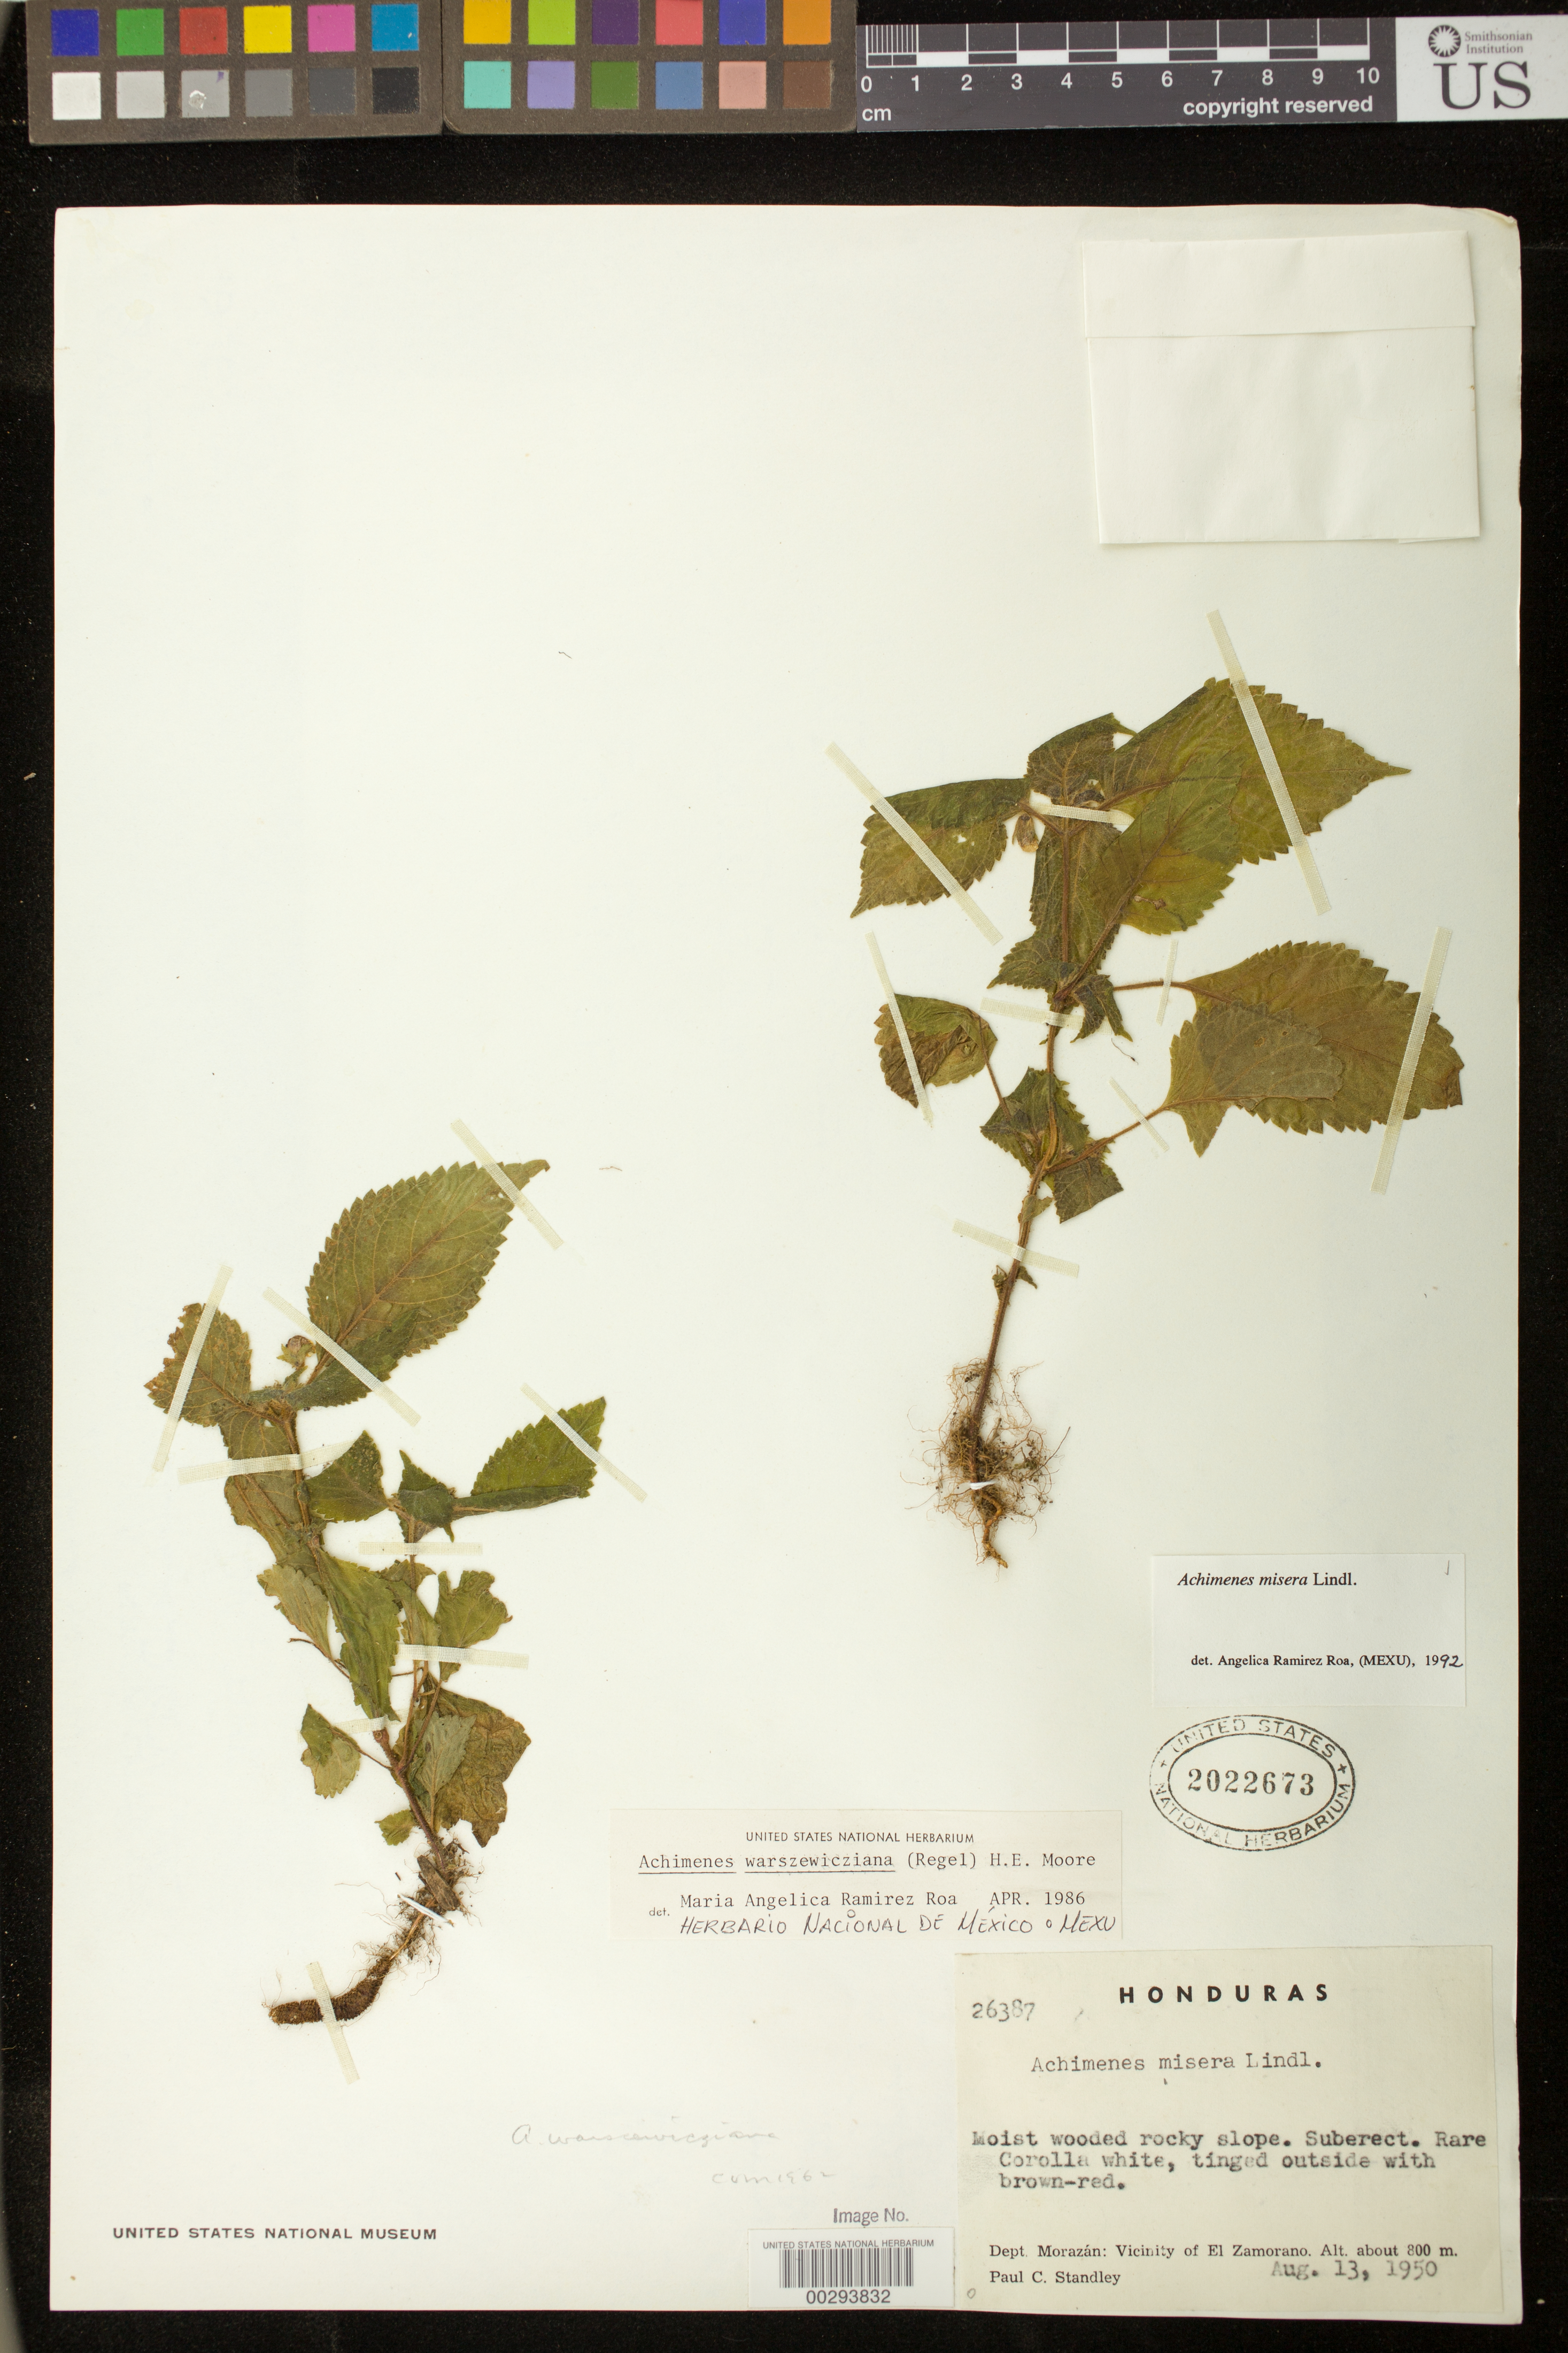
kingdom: Plantae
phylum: Tracheophyta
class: Magnoliopsida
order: Lamiales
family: Gesneriaceae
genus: Achimenes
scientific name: Achimenes misera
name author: Lindl.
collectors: P. C. Standley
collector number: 26387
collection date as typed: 13 Aug 1950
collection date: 1950-08-13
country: Honduras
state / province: Fco. Morazán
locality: vicinity of El Zamorano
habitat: Moist wooded rocky slope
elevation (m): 800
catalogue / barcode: US 2022673